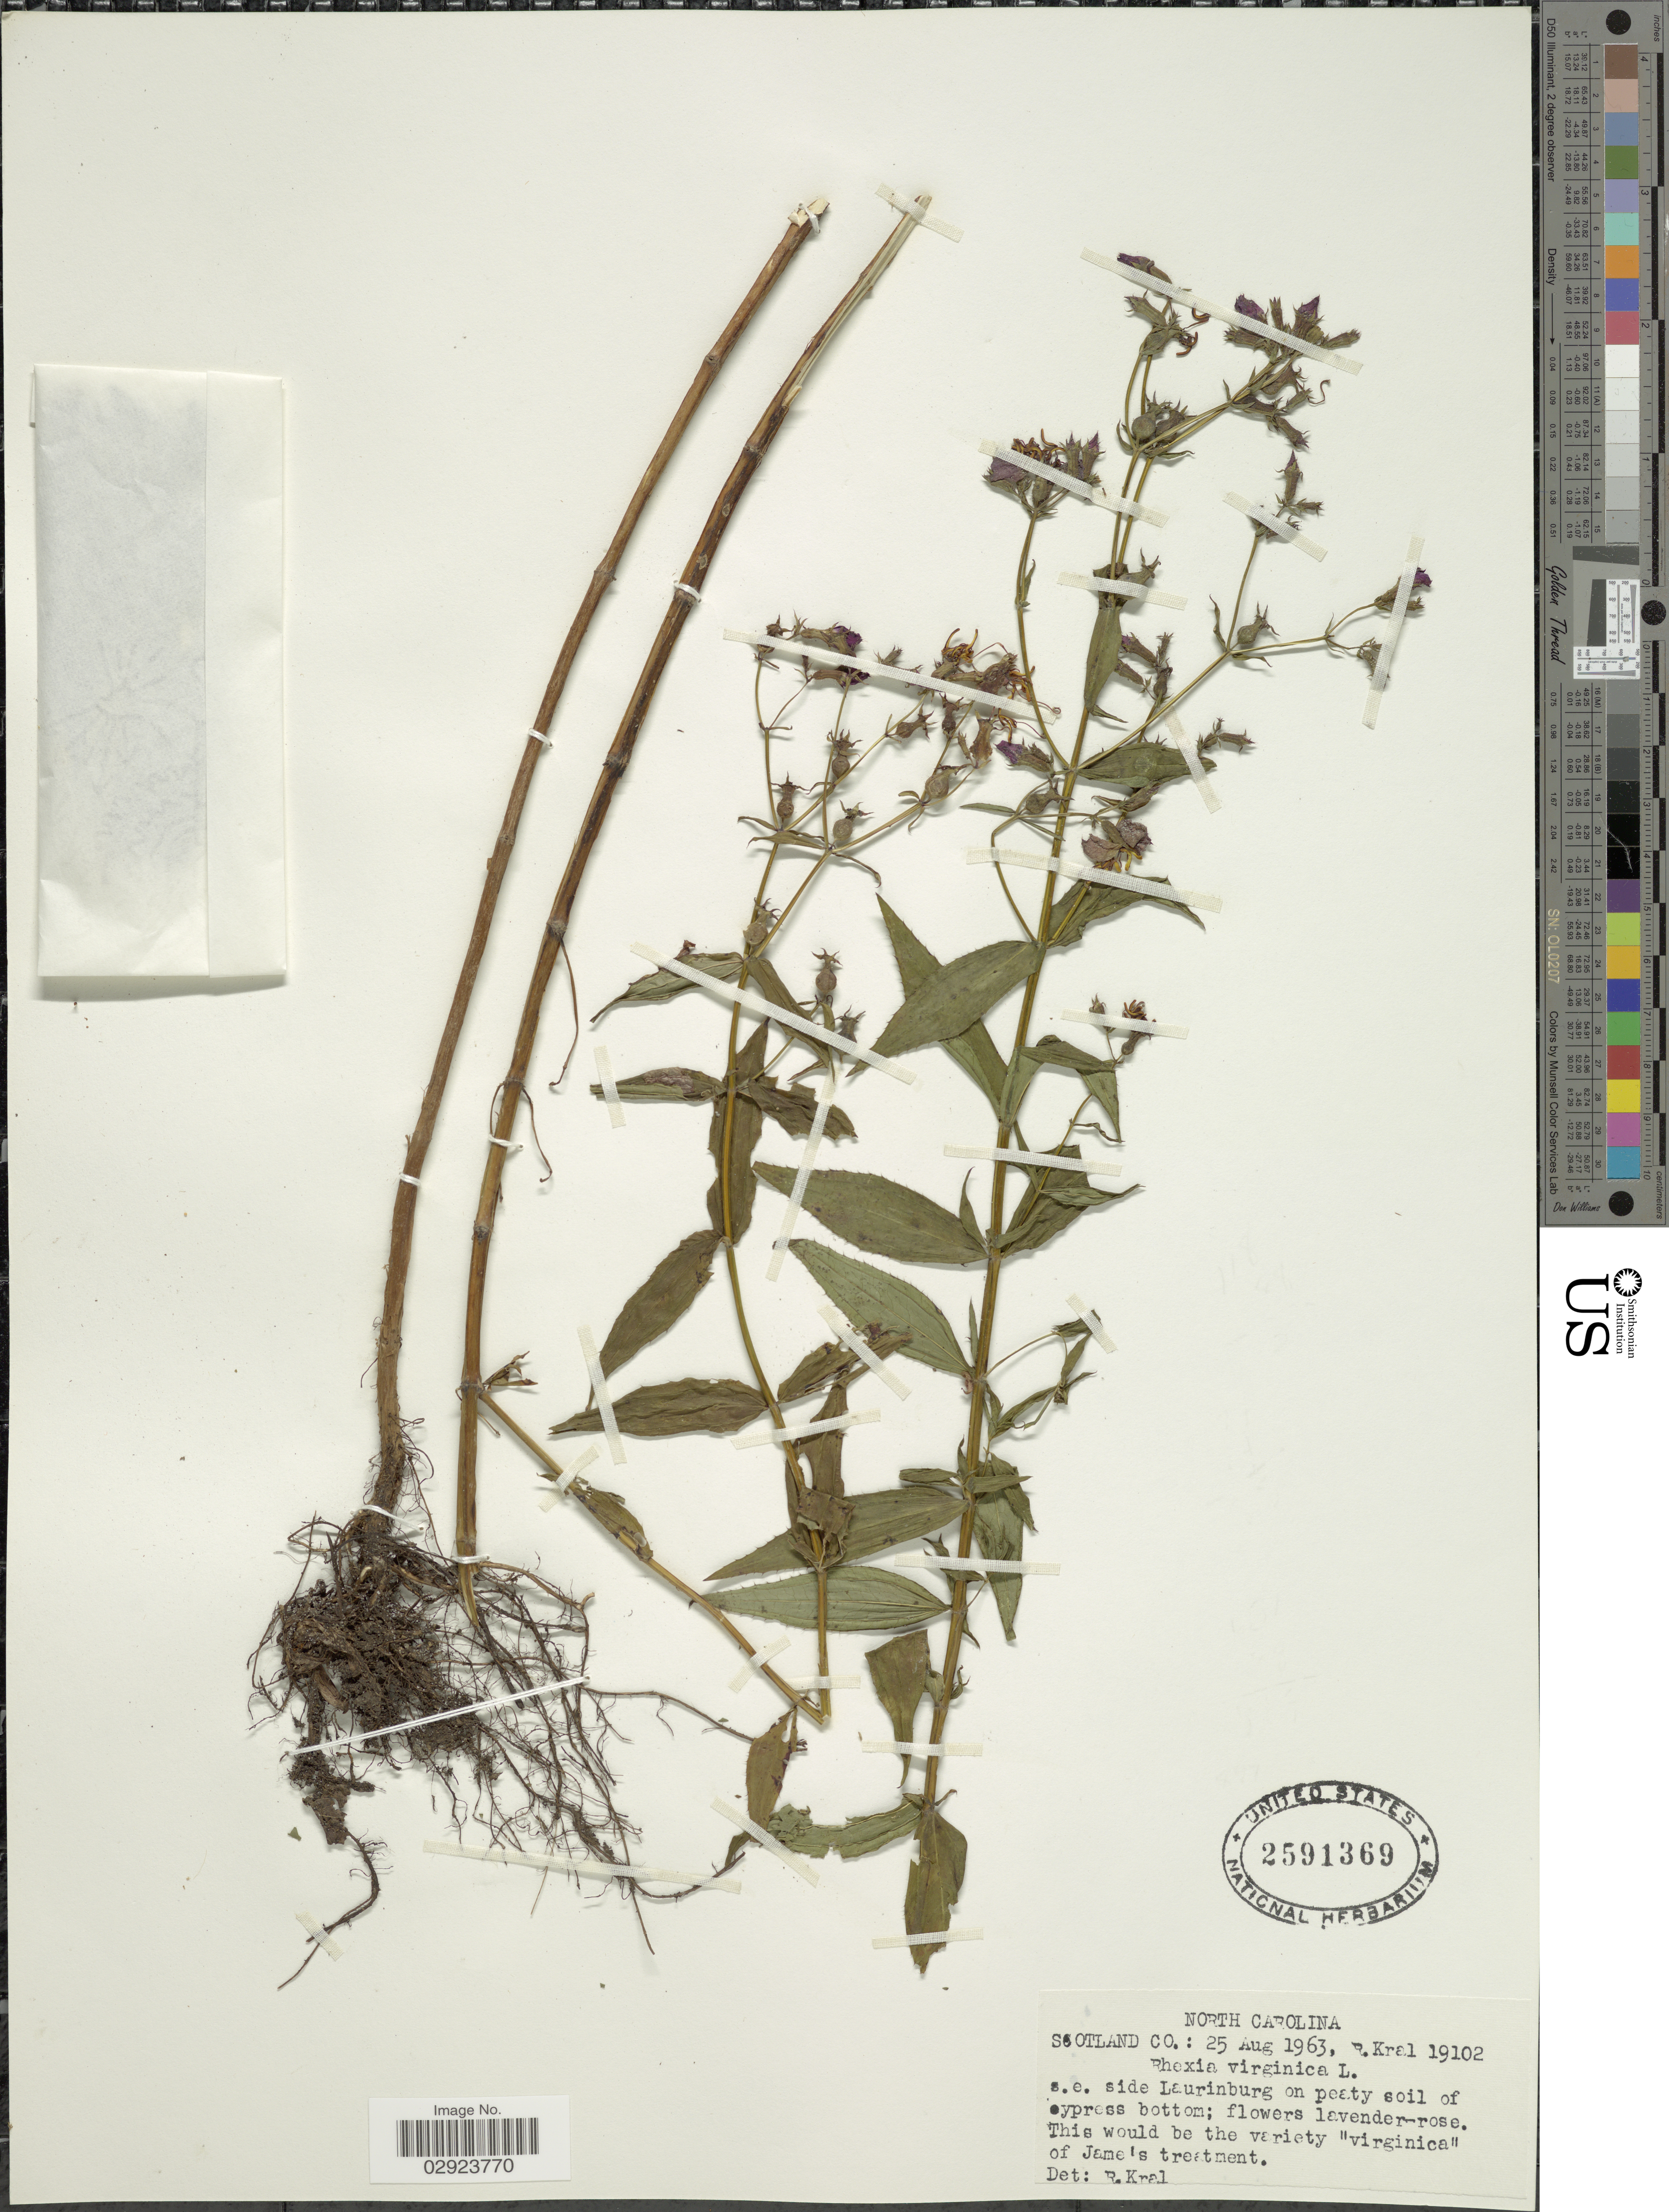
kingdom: Plantae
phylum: Tracheophyta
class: Magnoliopsida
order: Myrtales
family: Melastomataceae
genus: Rhexia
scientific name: Rhexia virginica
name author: L.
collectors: R. Kral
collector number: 19102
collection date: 1963-08-25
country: United States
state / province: North Carolina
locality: Scotland Co. S.e. side Laurinburg.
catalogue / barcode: US 2591369